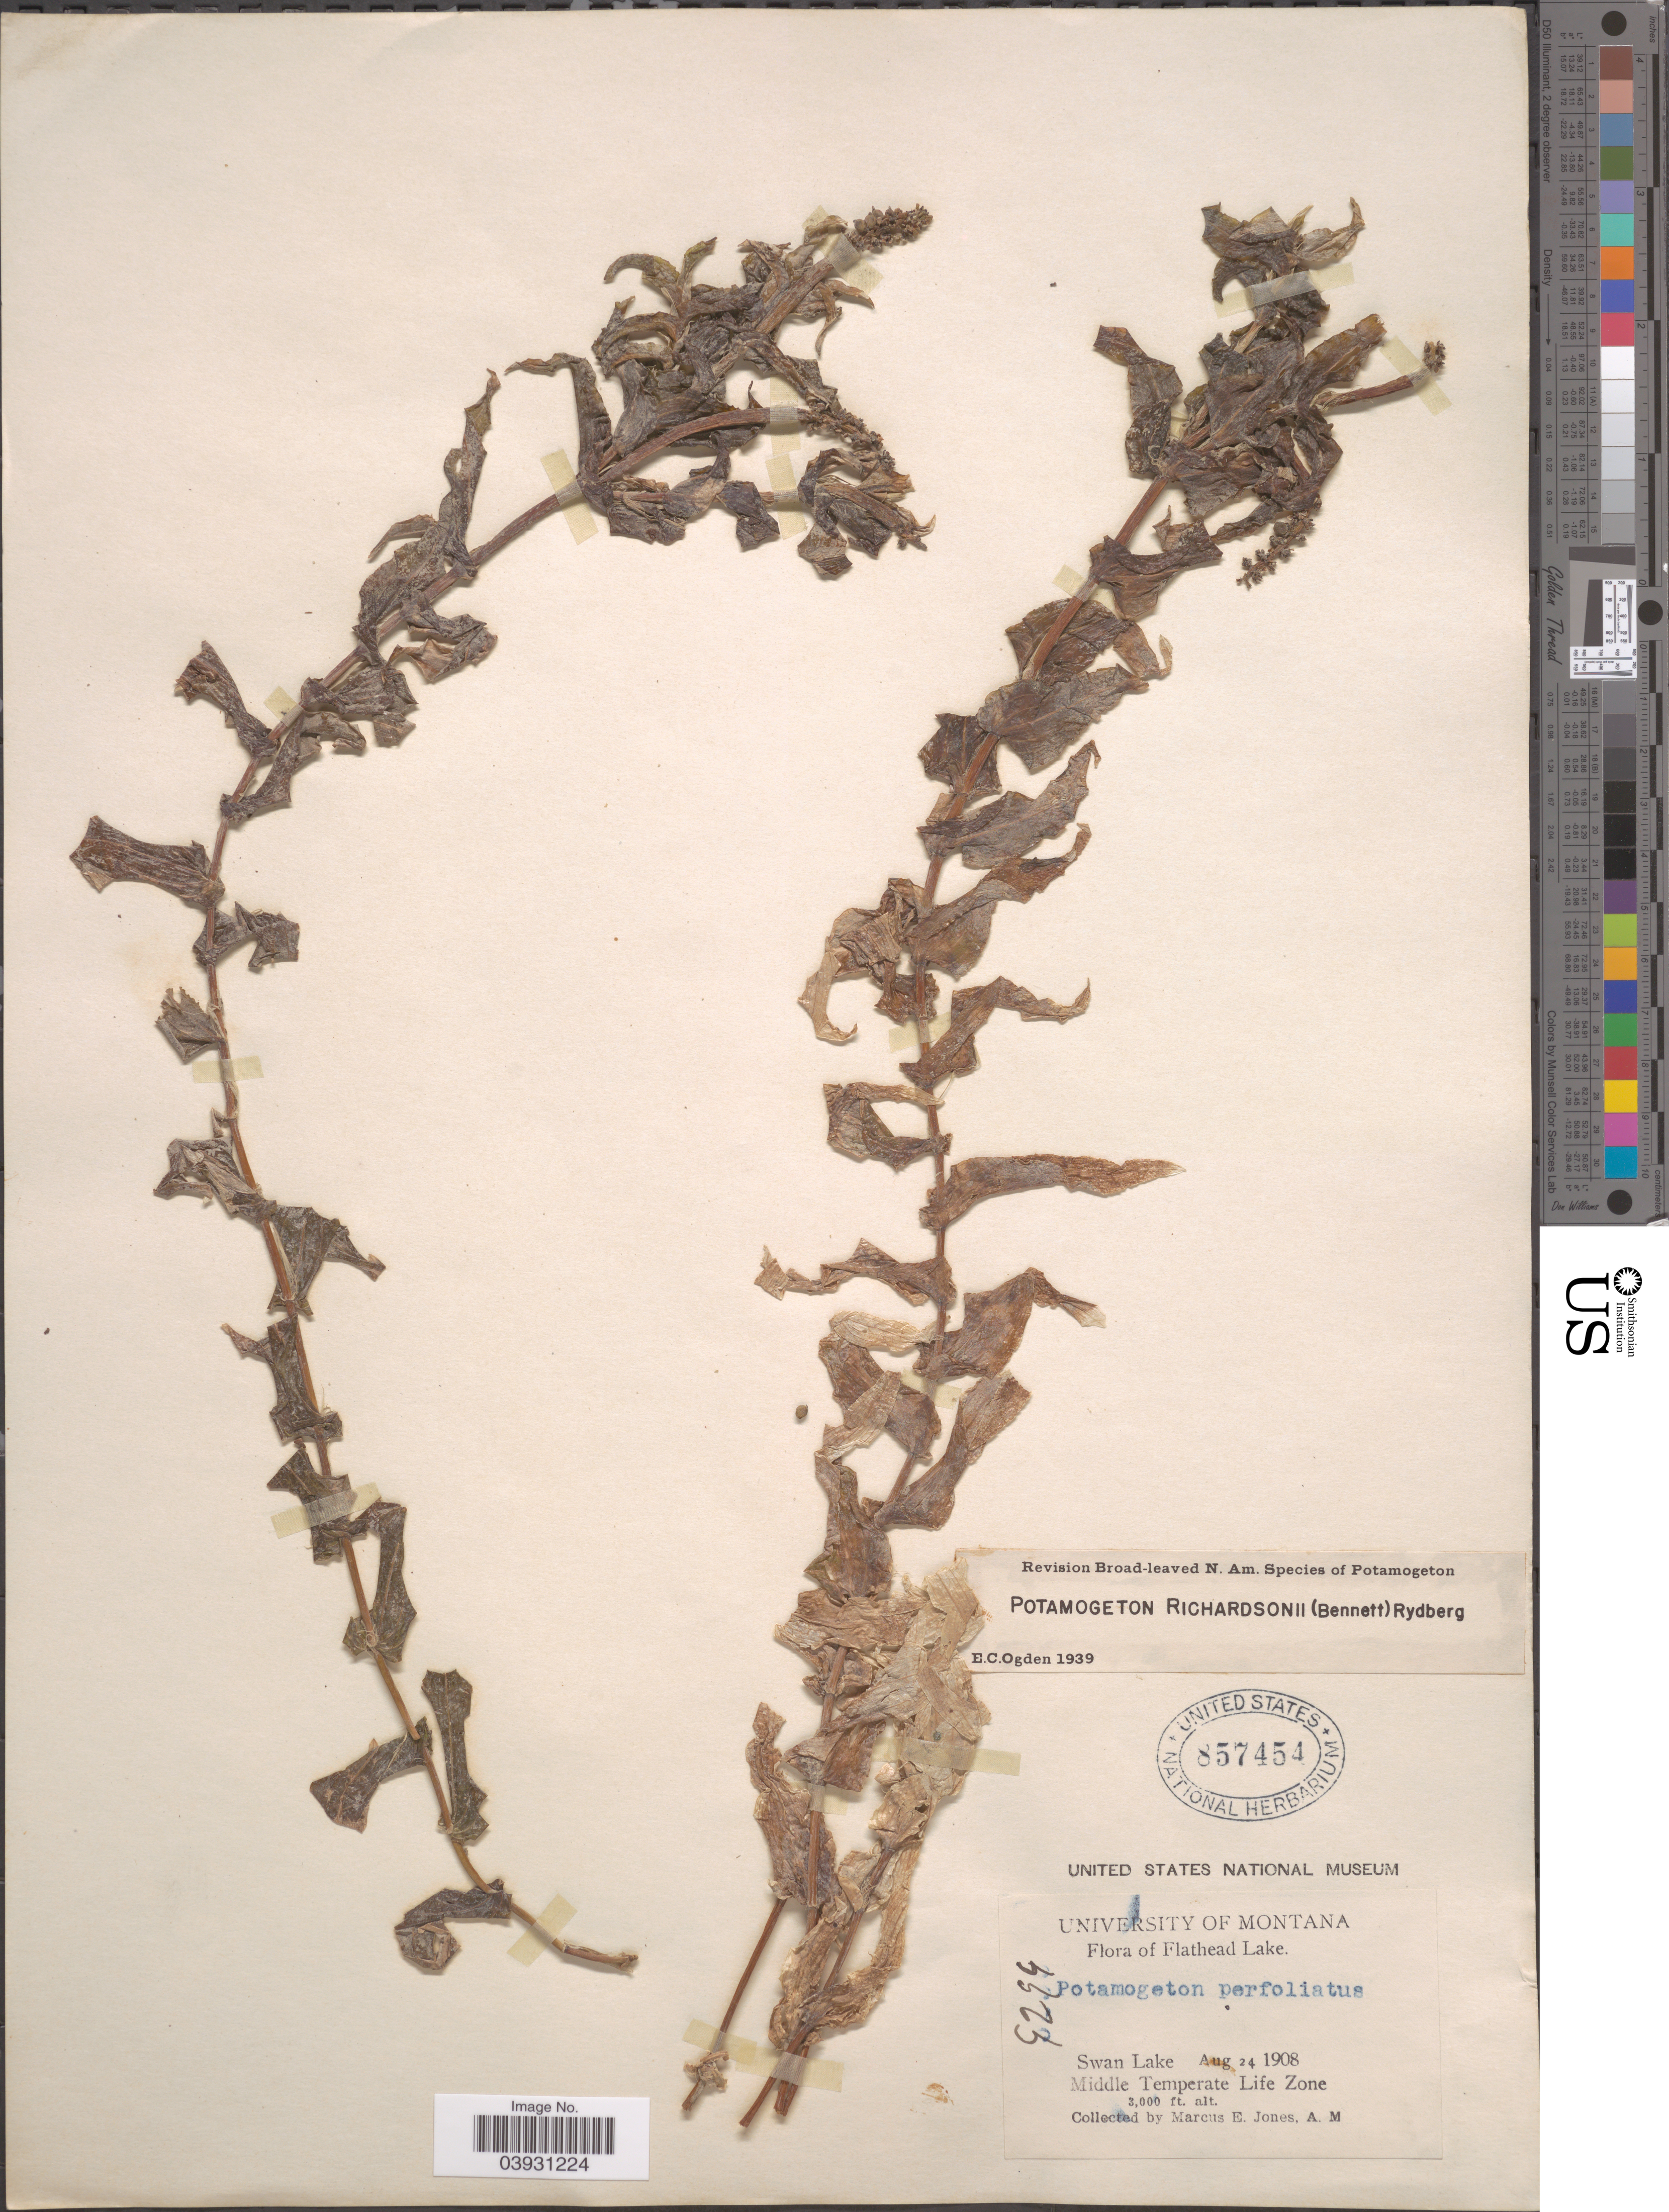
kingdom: Plantae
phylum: Tracheophyta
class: Liliopsida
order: Alismatales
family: Potamogetonaceae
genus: Potamogeton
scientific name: Potamogeton richardsonii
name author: (A.W. Benn.) Rydb.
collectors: M. E. Jones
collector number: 4323*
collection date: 1908-08-24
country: United States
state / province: Montana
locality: Flathead Lake. Swan Lake. Middle Temperate Life Zone.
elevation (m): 914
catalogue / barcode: US 857454